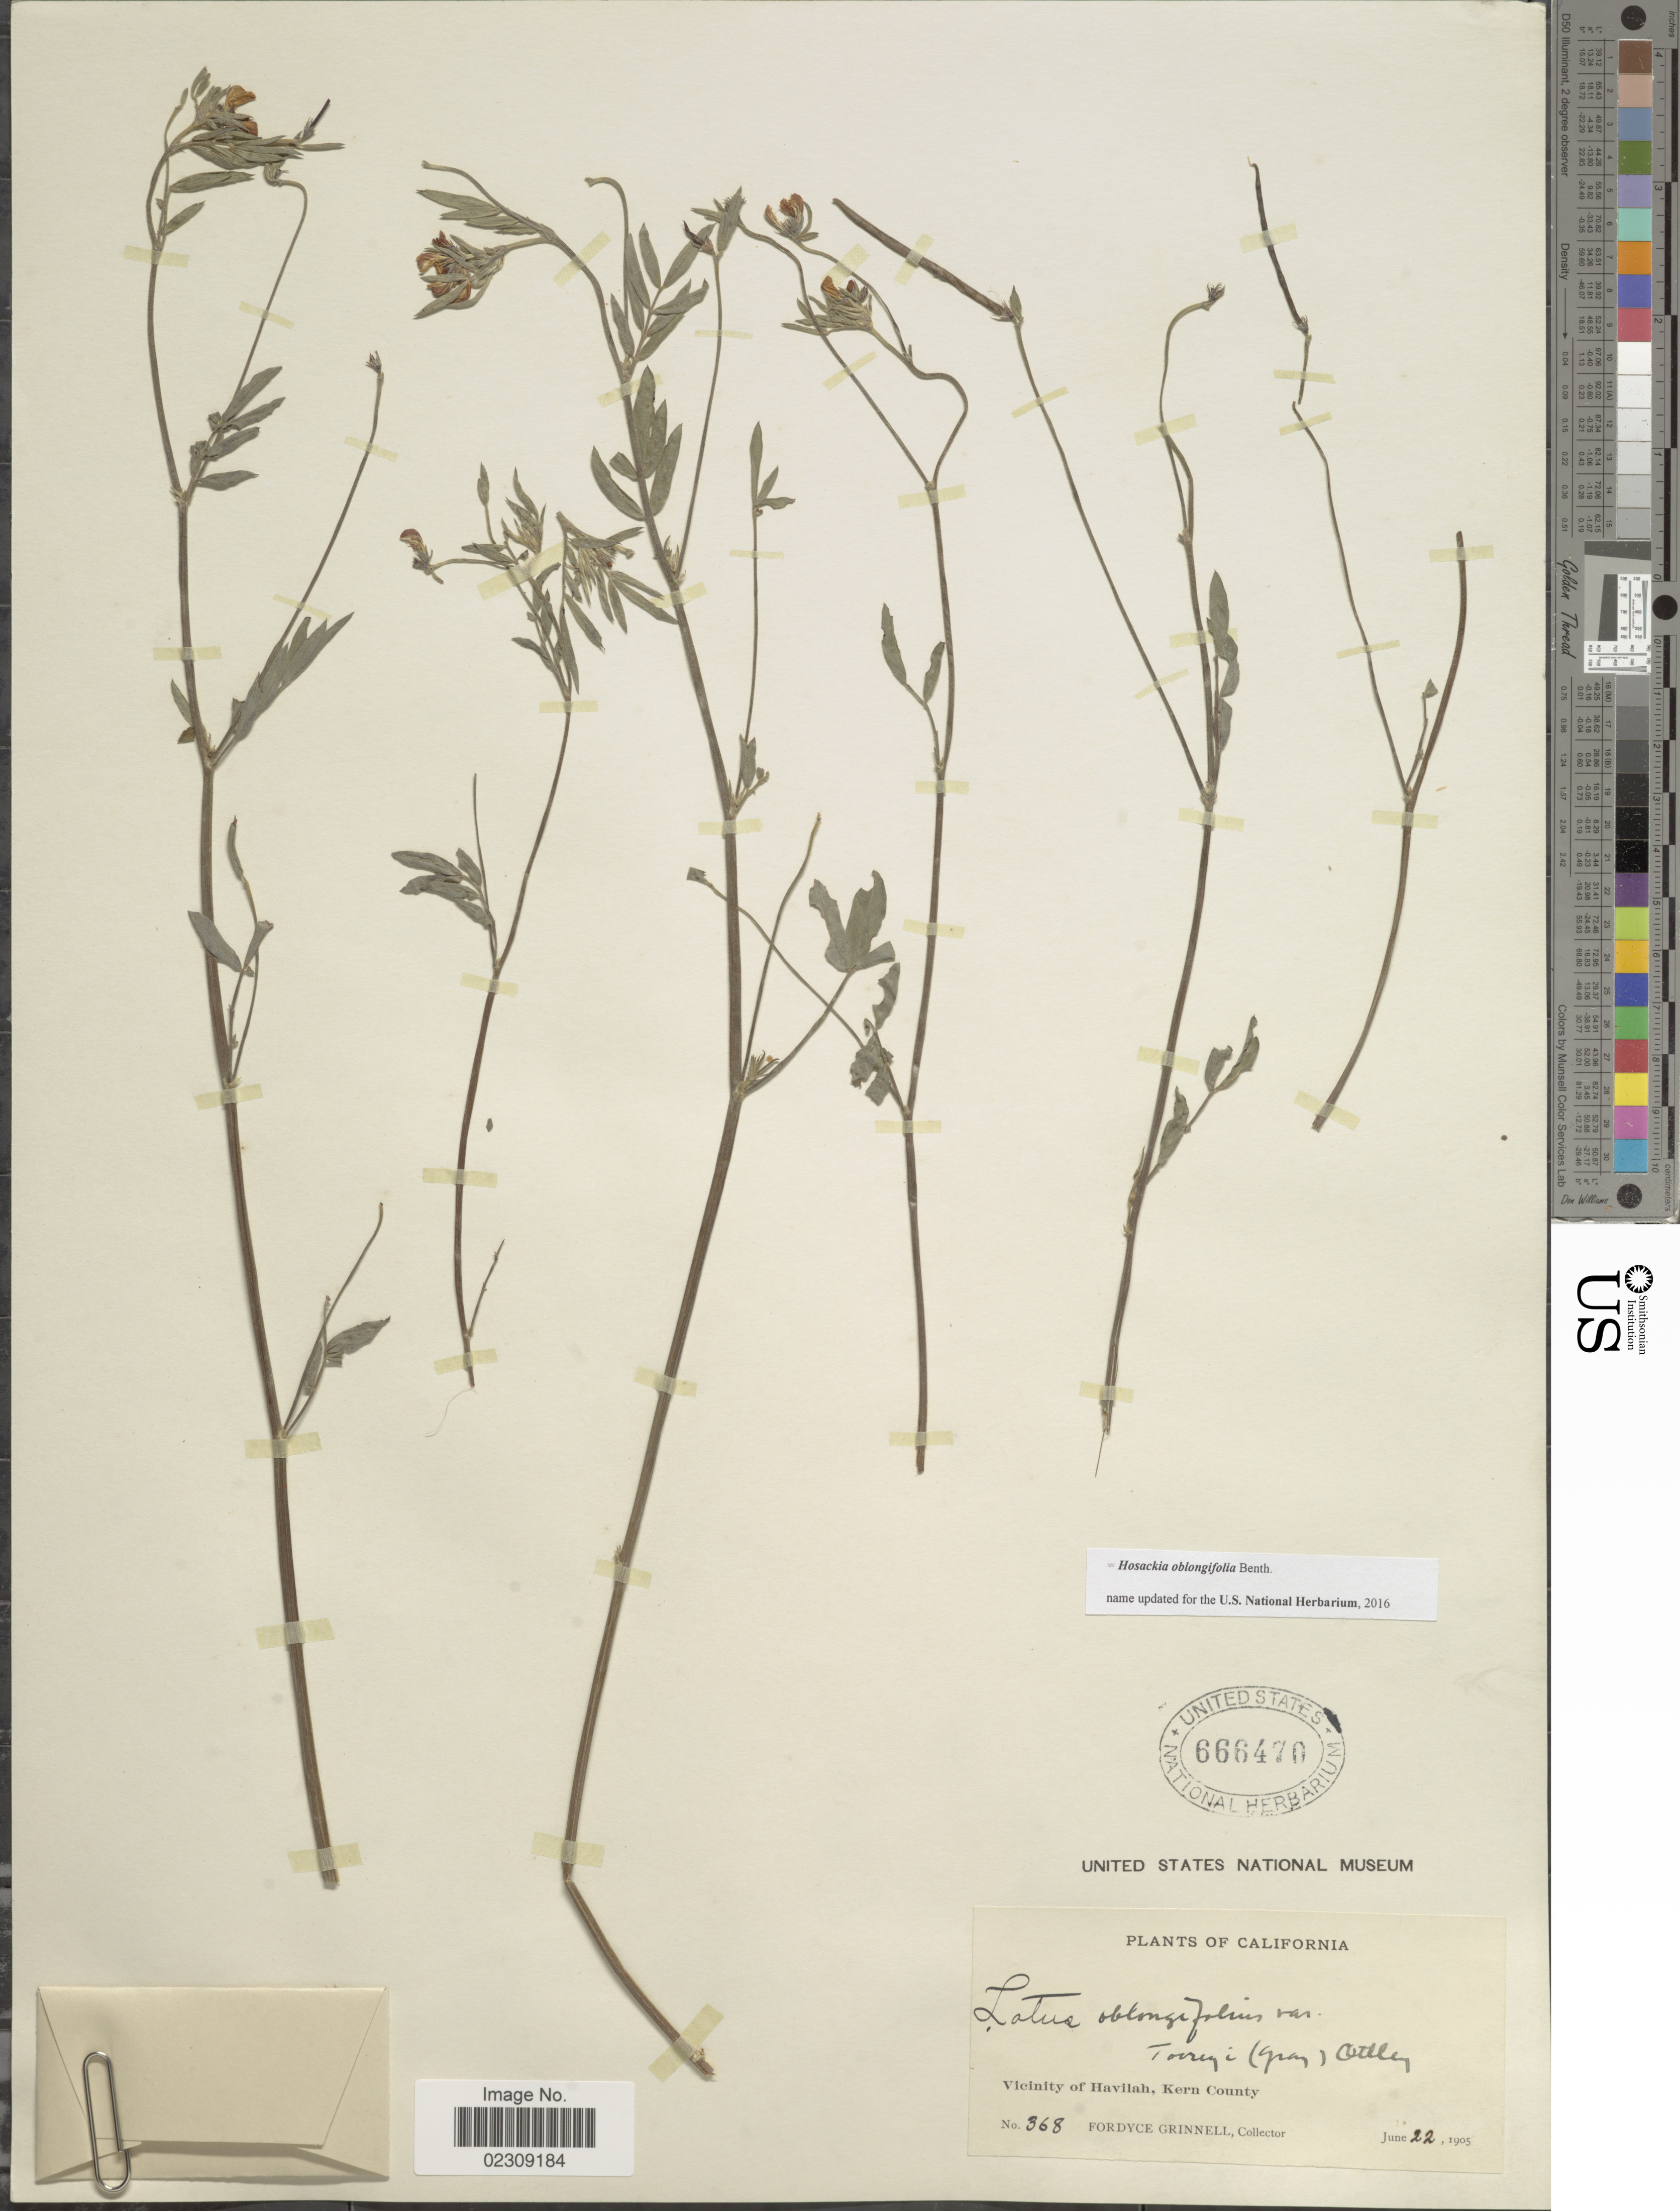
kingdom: Plantae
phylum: Tracheophyta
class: Magnoliopsida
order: Fabales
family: Fabaceae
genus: Hosackia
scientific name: Hosackia oblongifolia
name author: Benth.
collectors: F. Grinnell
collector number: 368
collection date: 1905-06-22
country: United States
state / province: California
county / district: Kern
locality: Vicinity of Havilah, Kern County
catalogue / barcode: US 666470